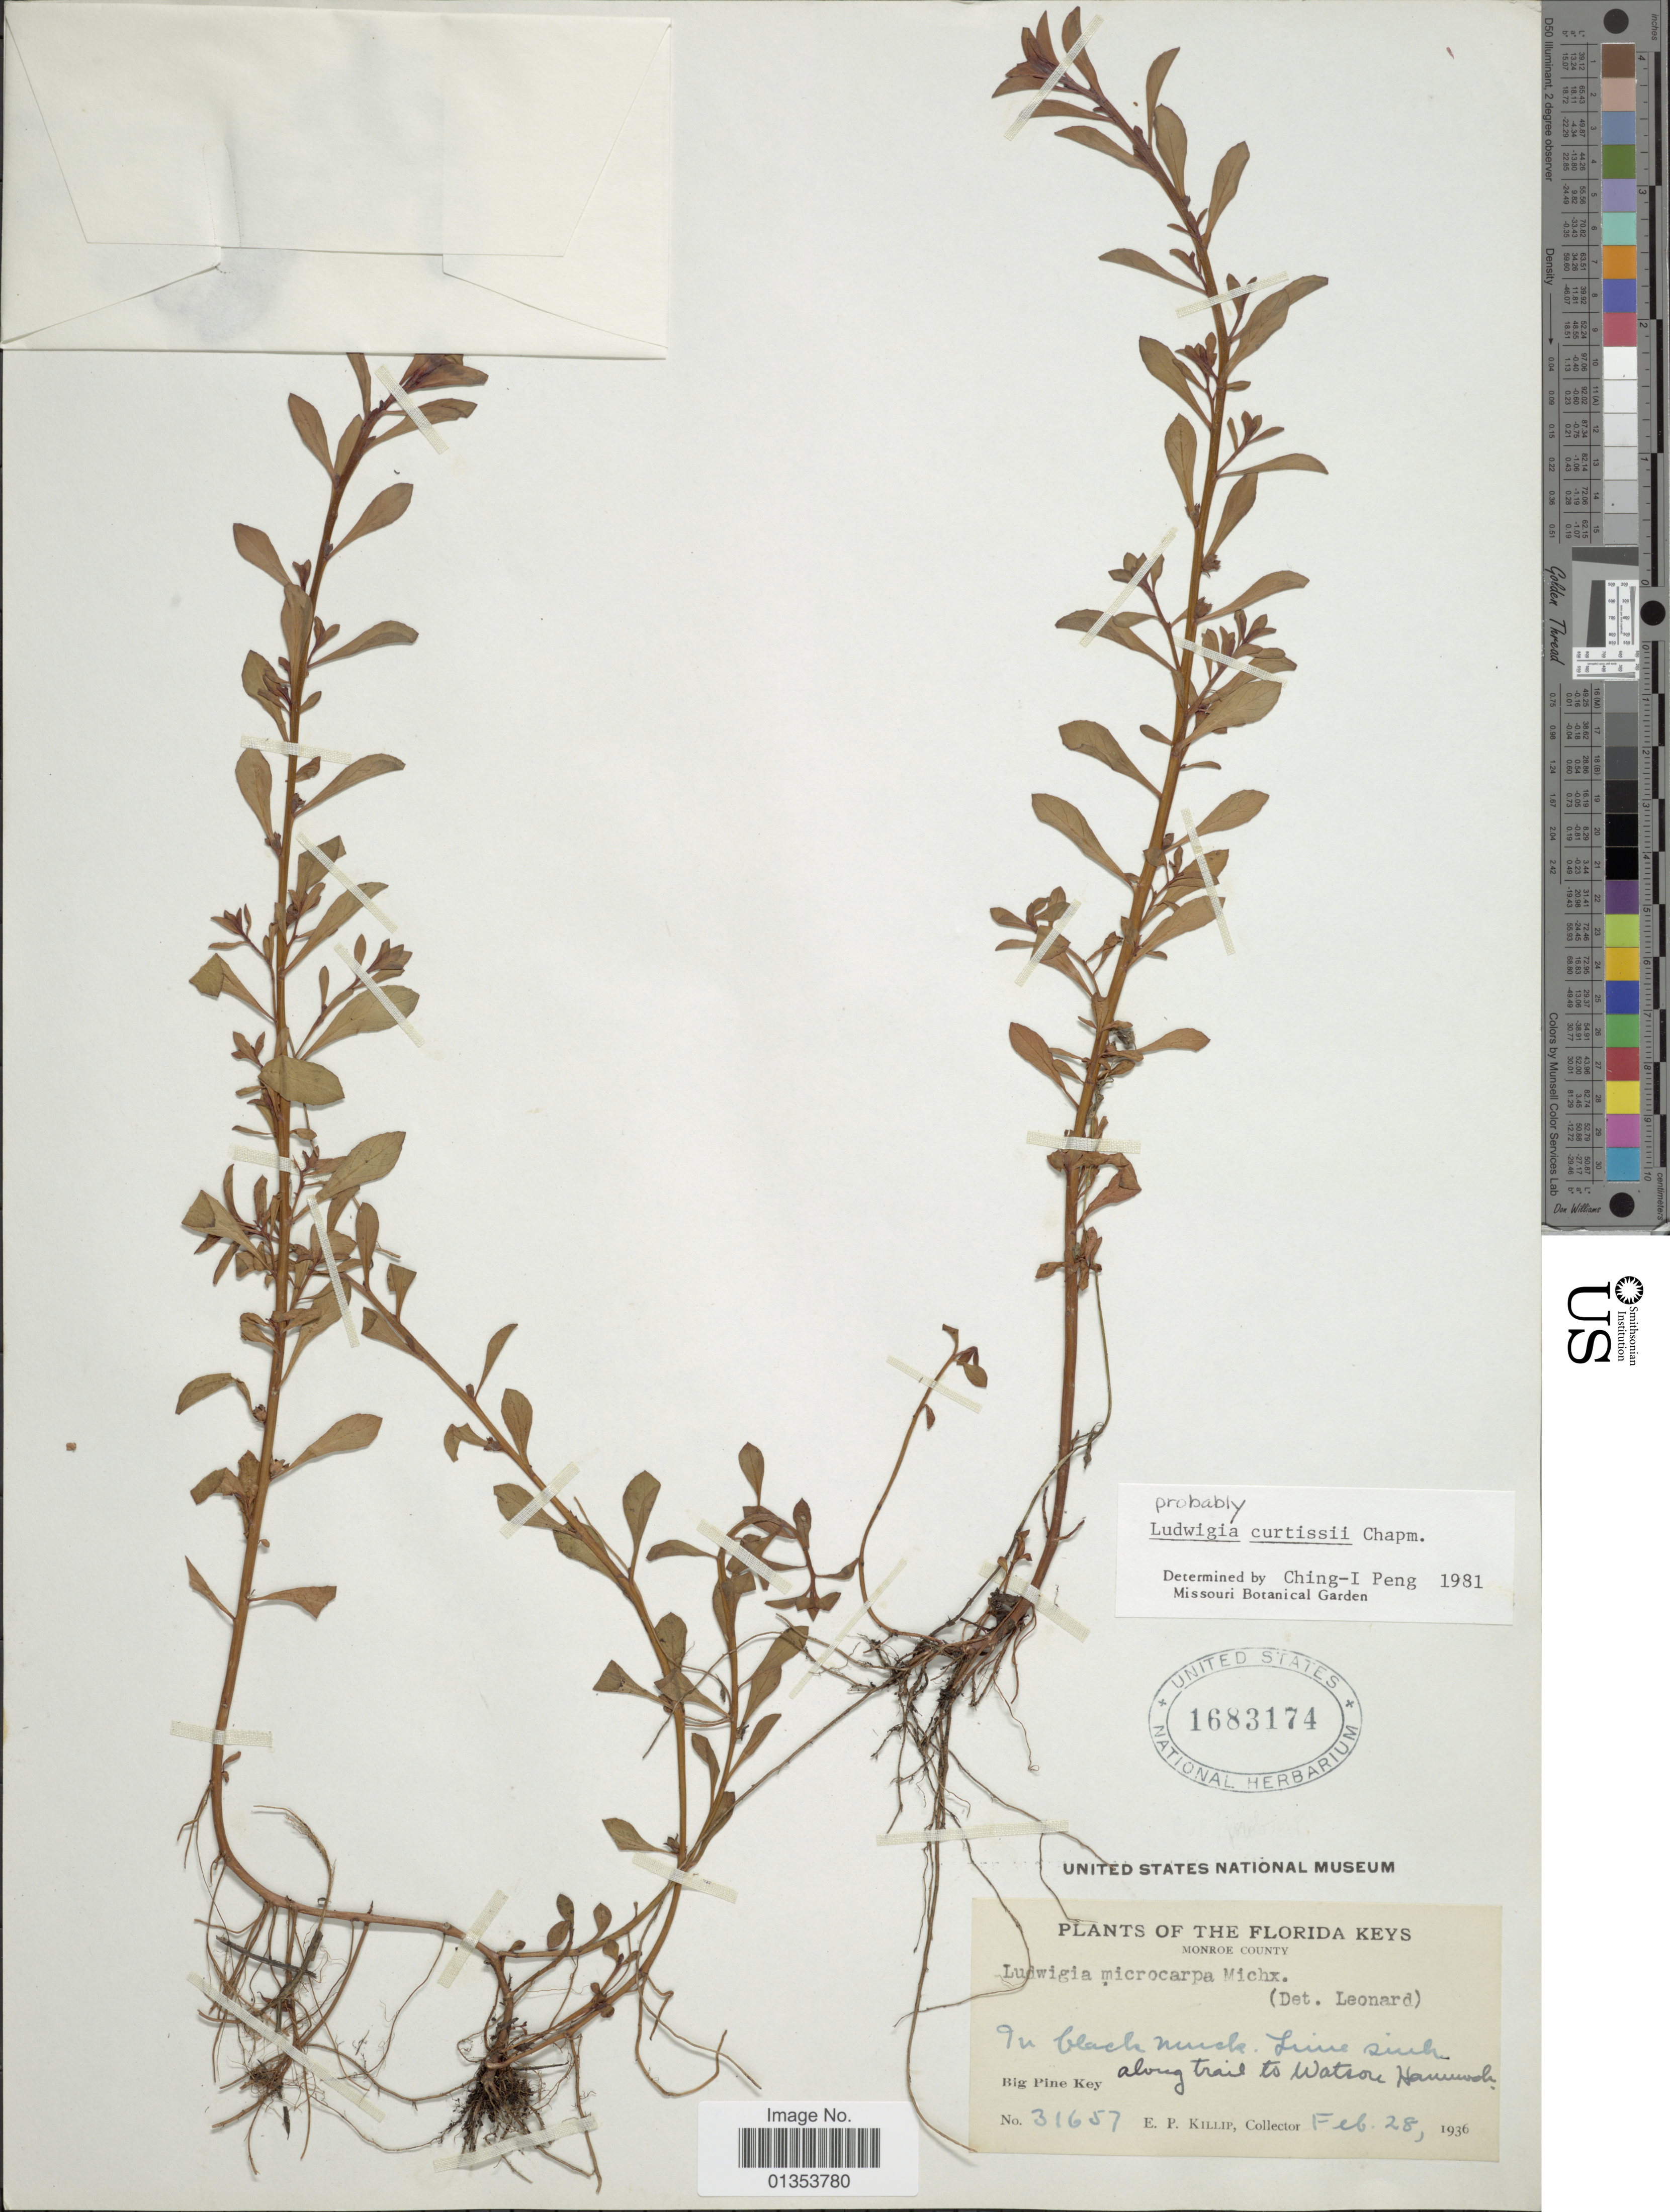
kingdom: Plantae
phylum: Tracheophyta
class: Magnoliopsida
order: Myrtales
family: Onagraceae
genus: Ludwigia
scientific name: Ludwigia curtissii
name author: Chapm.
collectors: E. P. Killip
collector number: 31657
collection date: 1936-02-28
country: United States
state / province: Florida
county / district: Monroe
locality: Florida Keys. Big Pine Key, along trail to Watron Hammock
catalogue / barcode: US 1683174